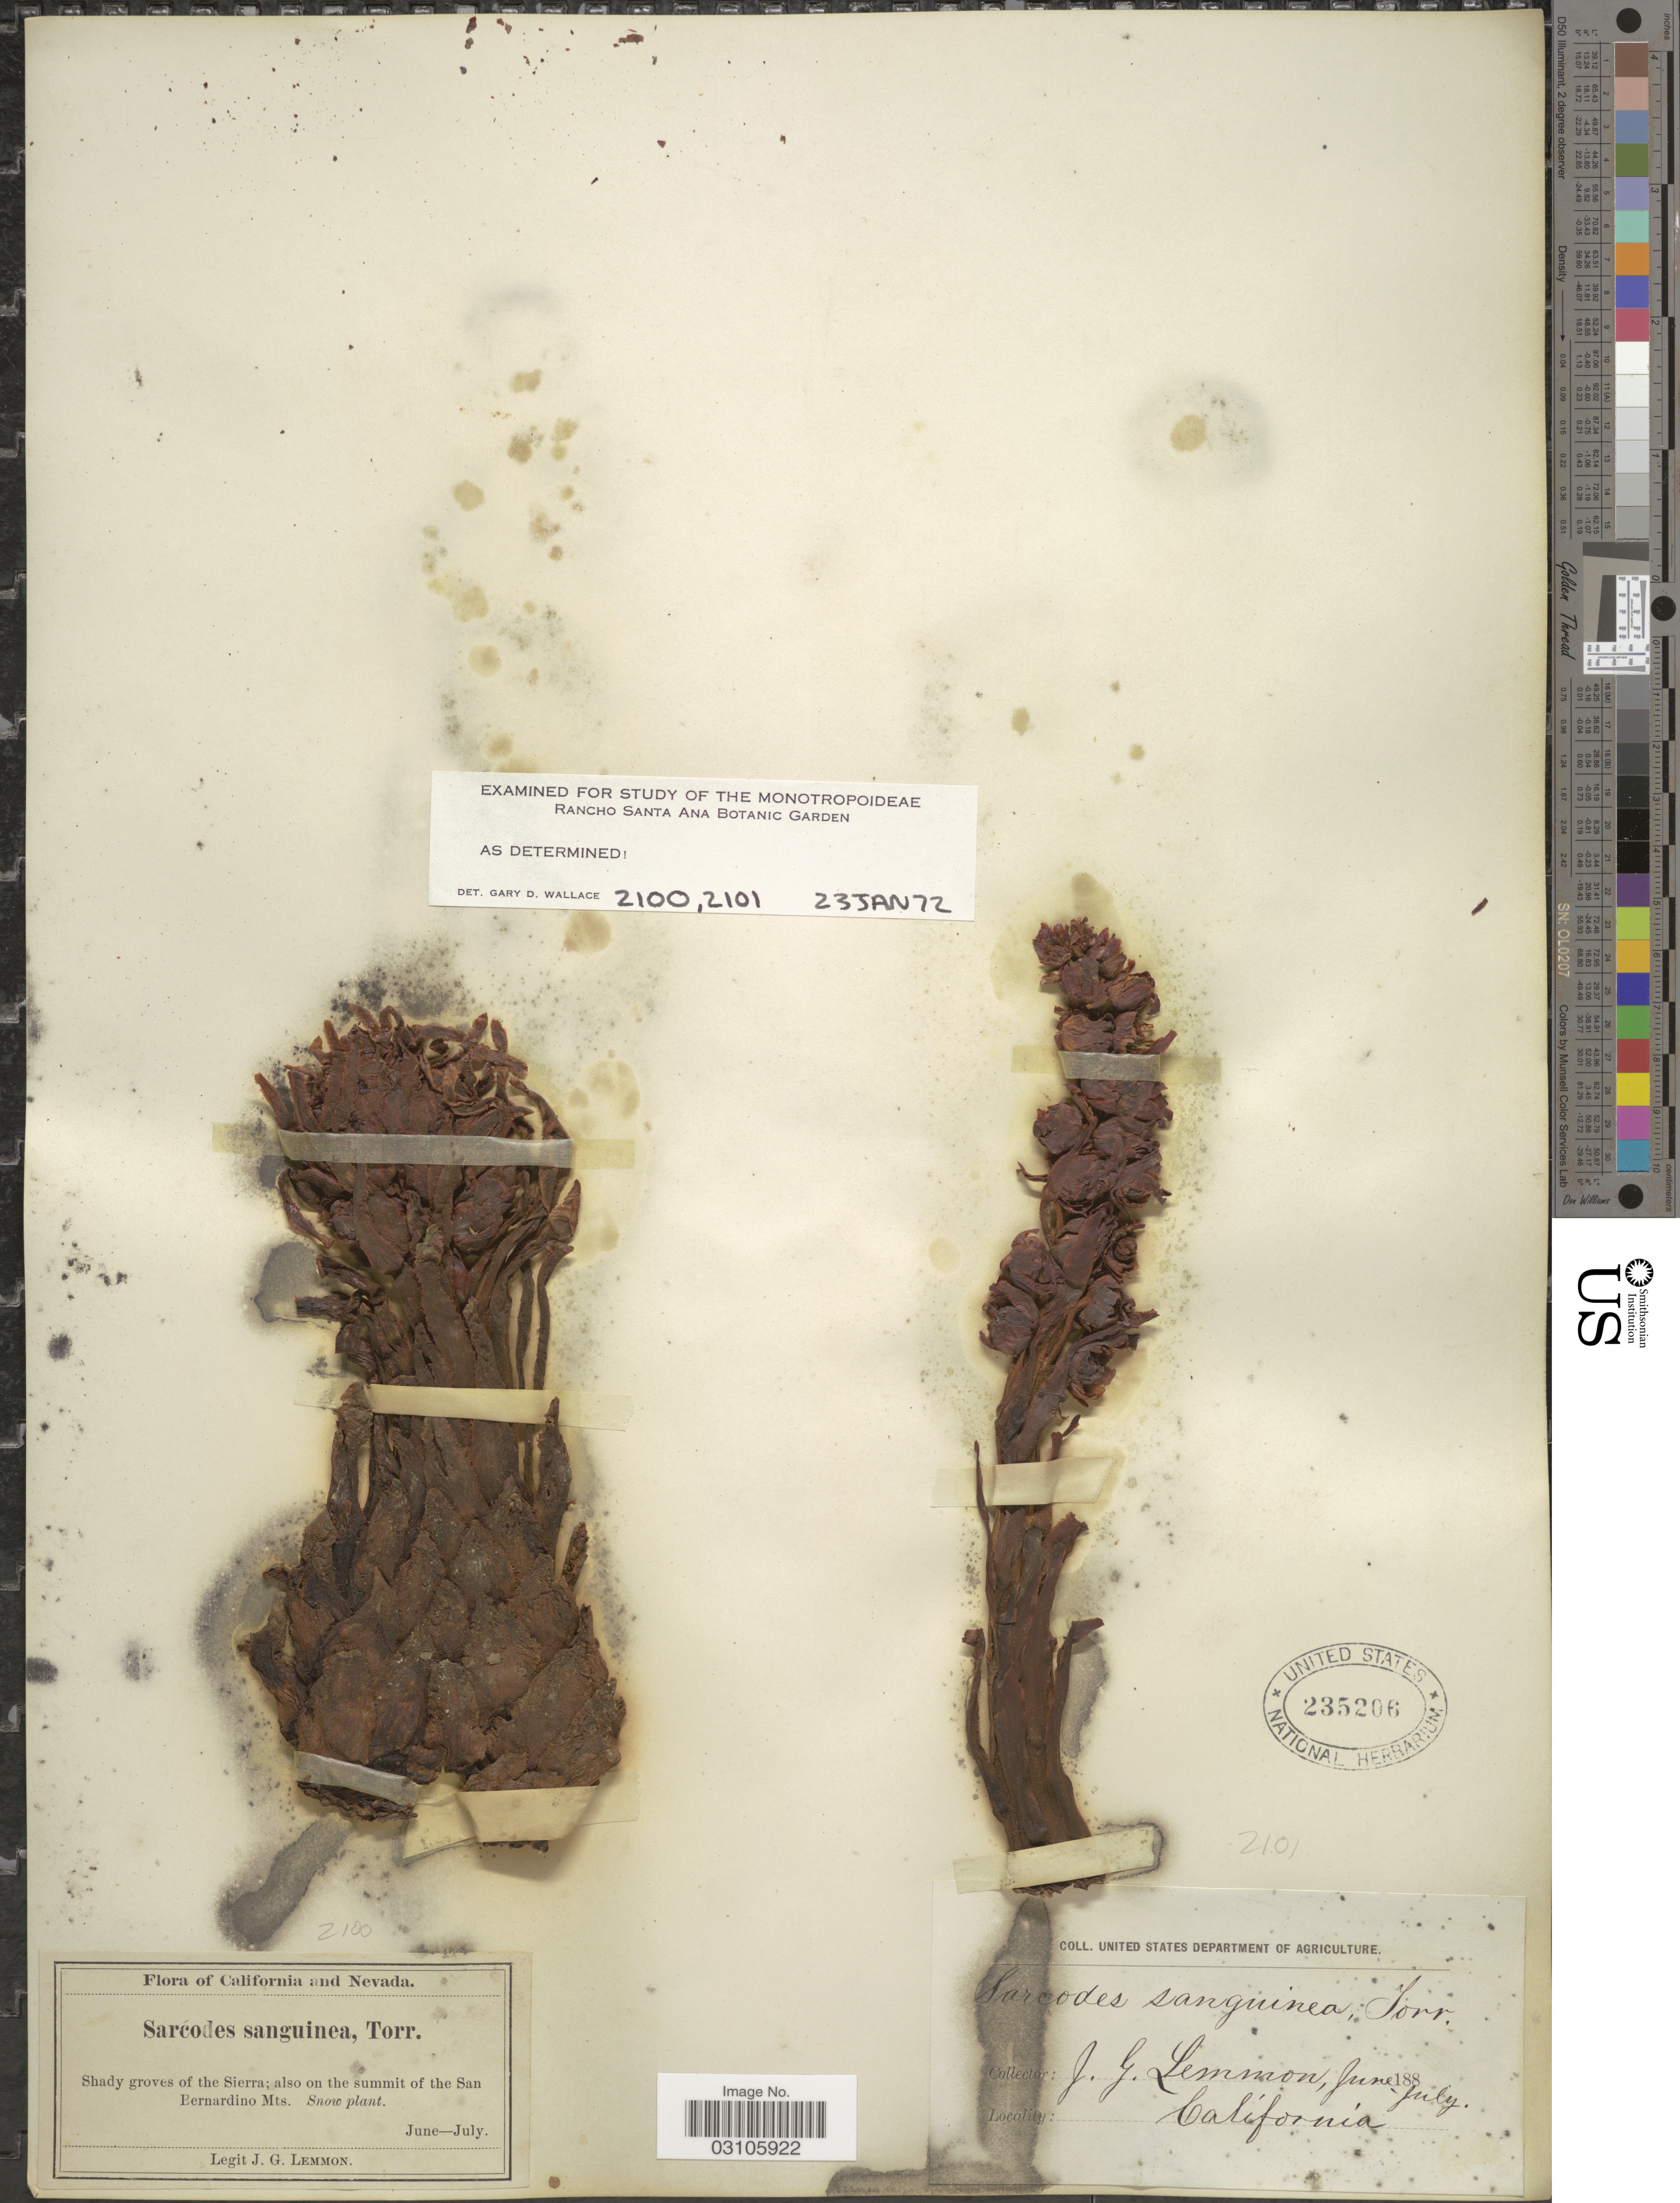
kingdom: Plantae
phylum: Tracheophyta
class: Magnoliopsida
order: Ericales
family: Ericaceae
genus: Sarcodes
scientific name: Sarcodes sanguinea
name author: Torr.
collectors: J. Lemmon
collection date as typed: June-July 188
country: United States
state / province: California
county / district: San Bernardino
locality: Shady groves of the Sierra; on the summit of the San Bernardino Mts.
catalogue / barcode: US 235206